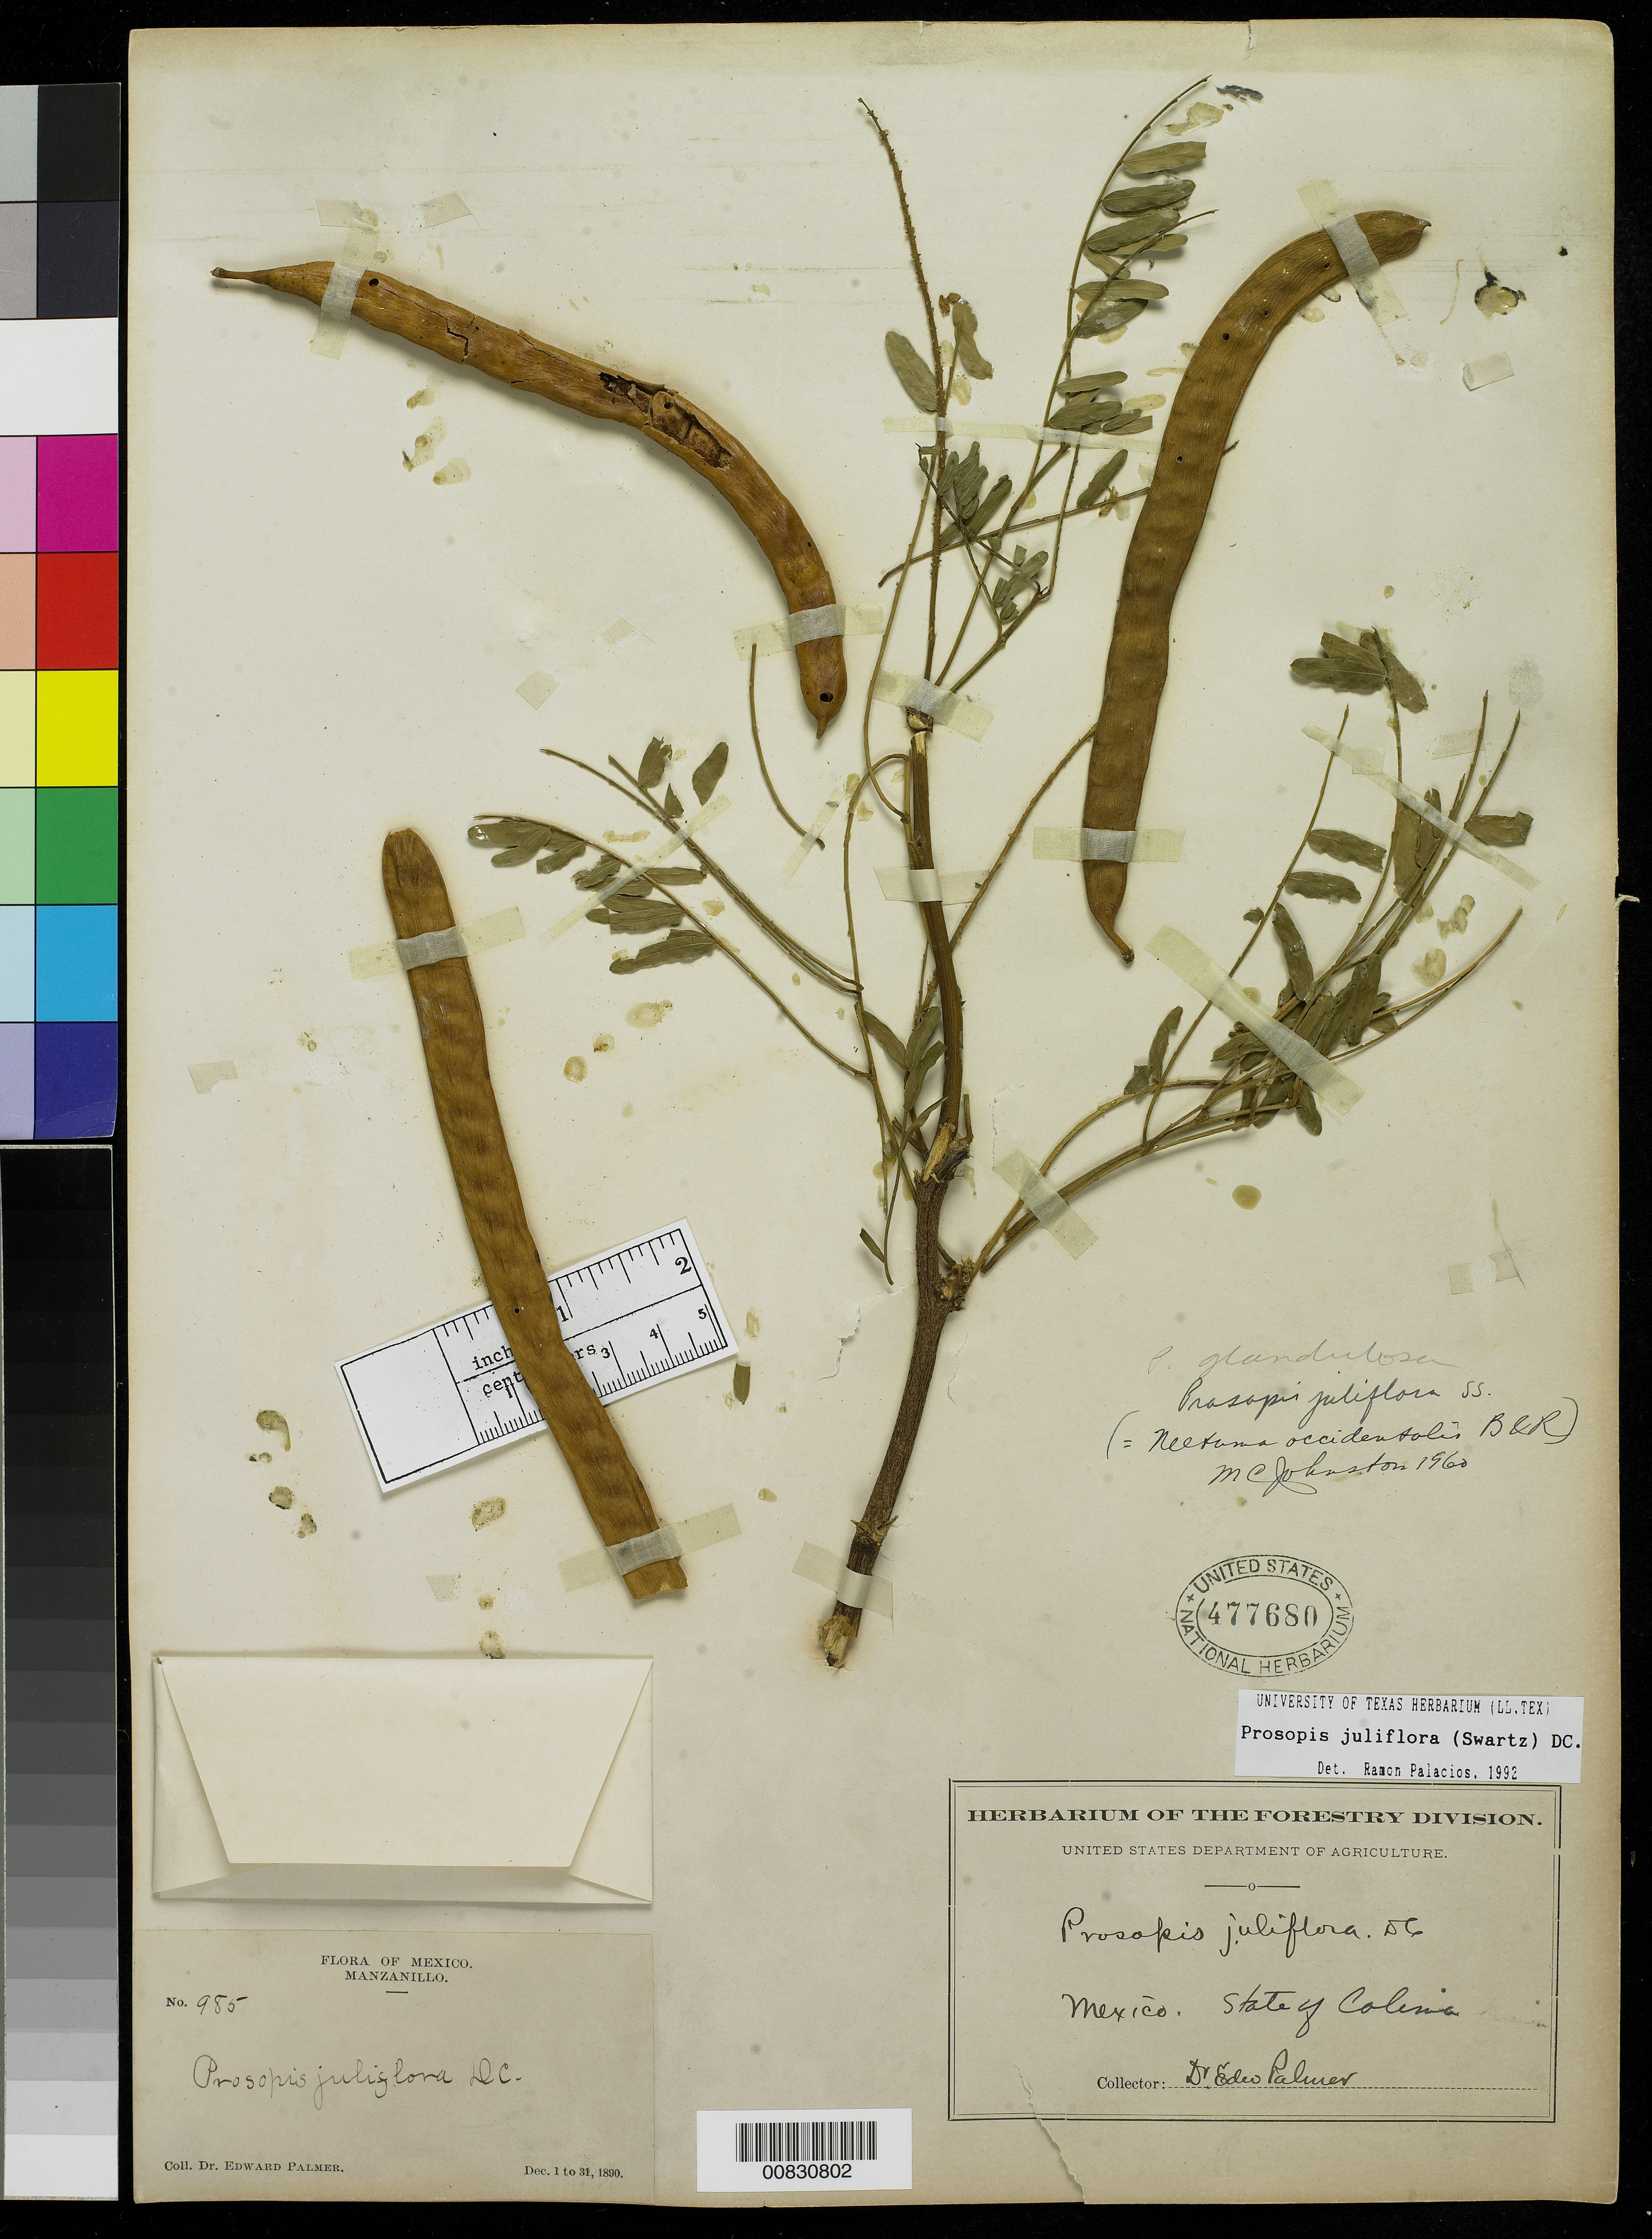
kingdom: Plantae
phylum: Tracheophyta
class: Magnoliopsida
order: Fabales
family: Fabaceae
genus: Neltuma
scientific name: Neltuma juliflora var. juliflora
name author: (Sw.) Raf.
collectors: E. Palmer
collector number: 985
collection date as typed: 01 Dec 1890 to 31 Dec 1890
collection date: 1890-12-01/1890-12-31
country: Mexico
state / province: Colima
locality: Manzanillo, Colima.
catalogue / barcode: US 477680